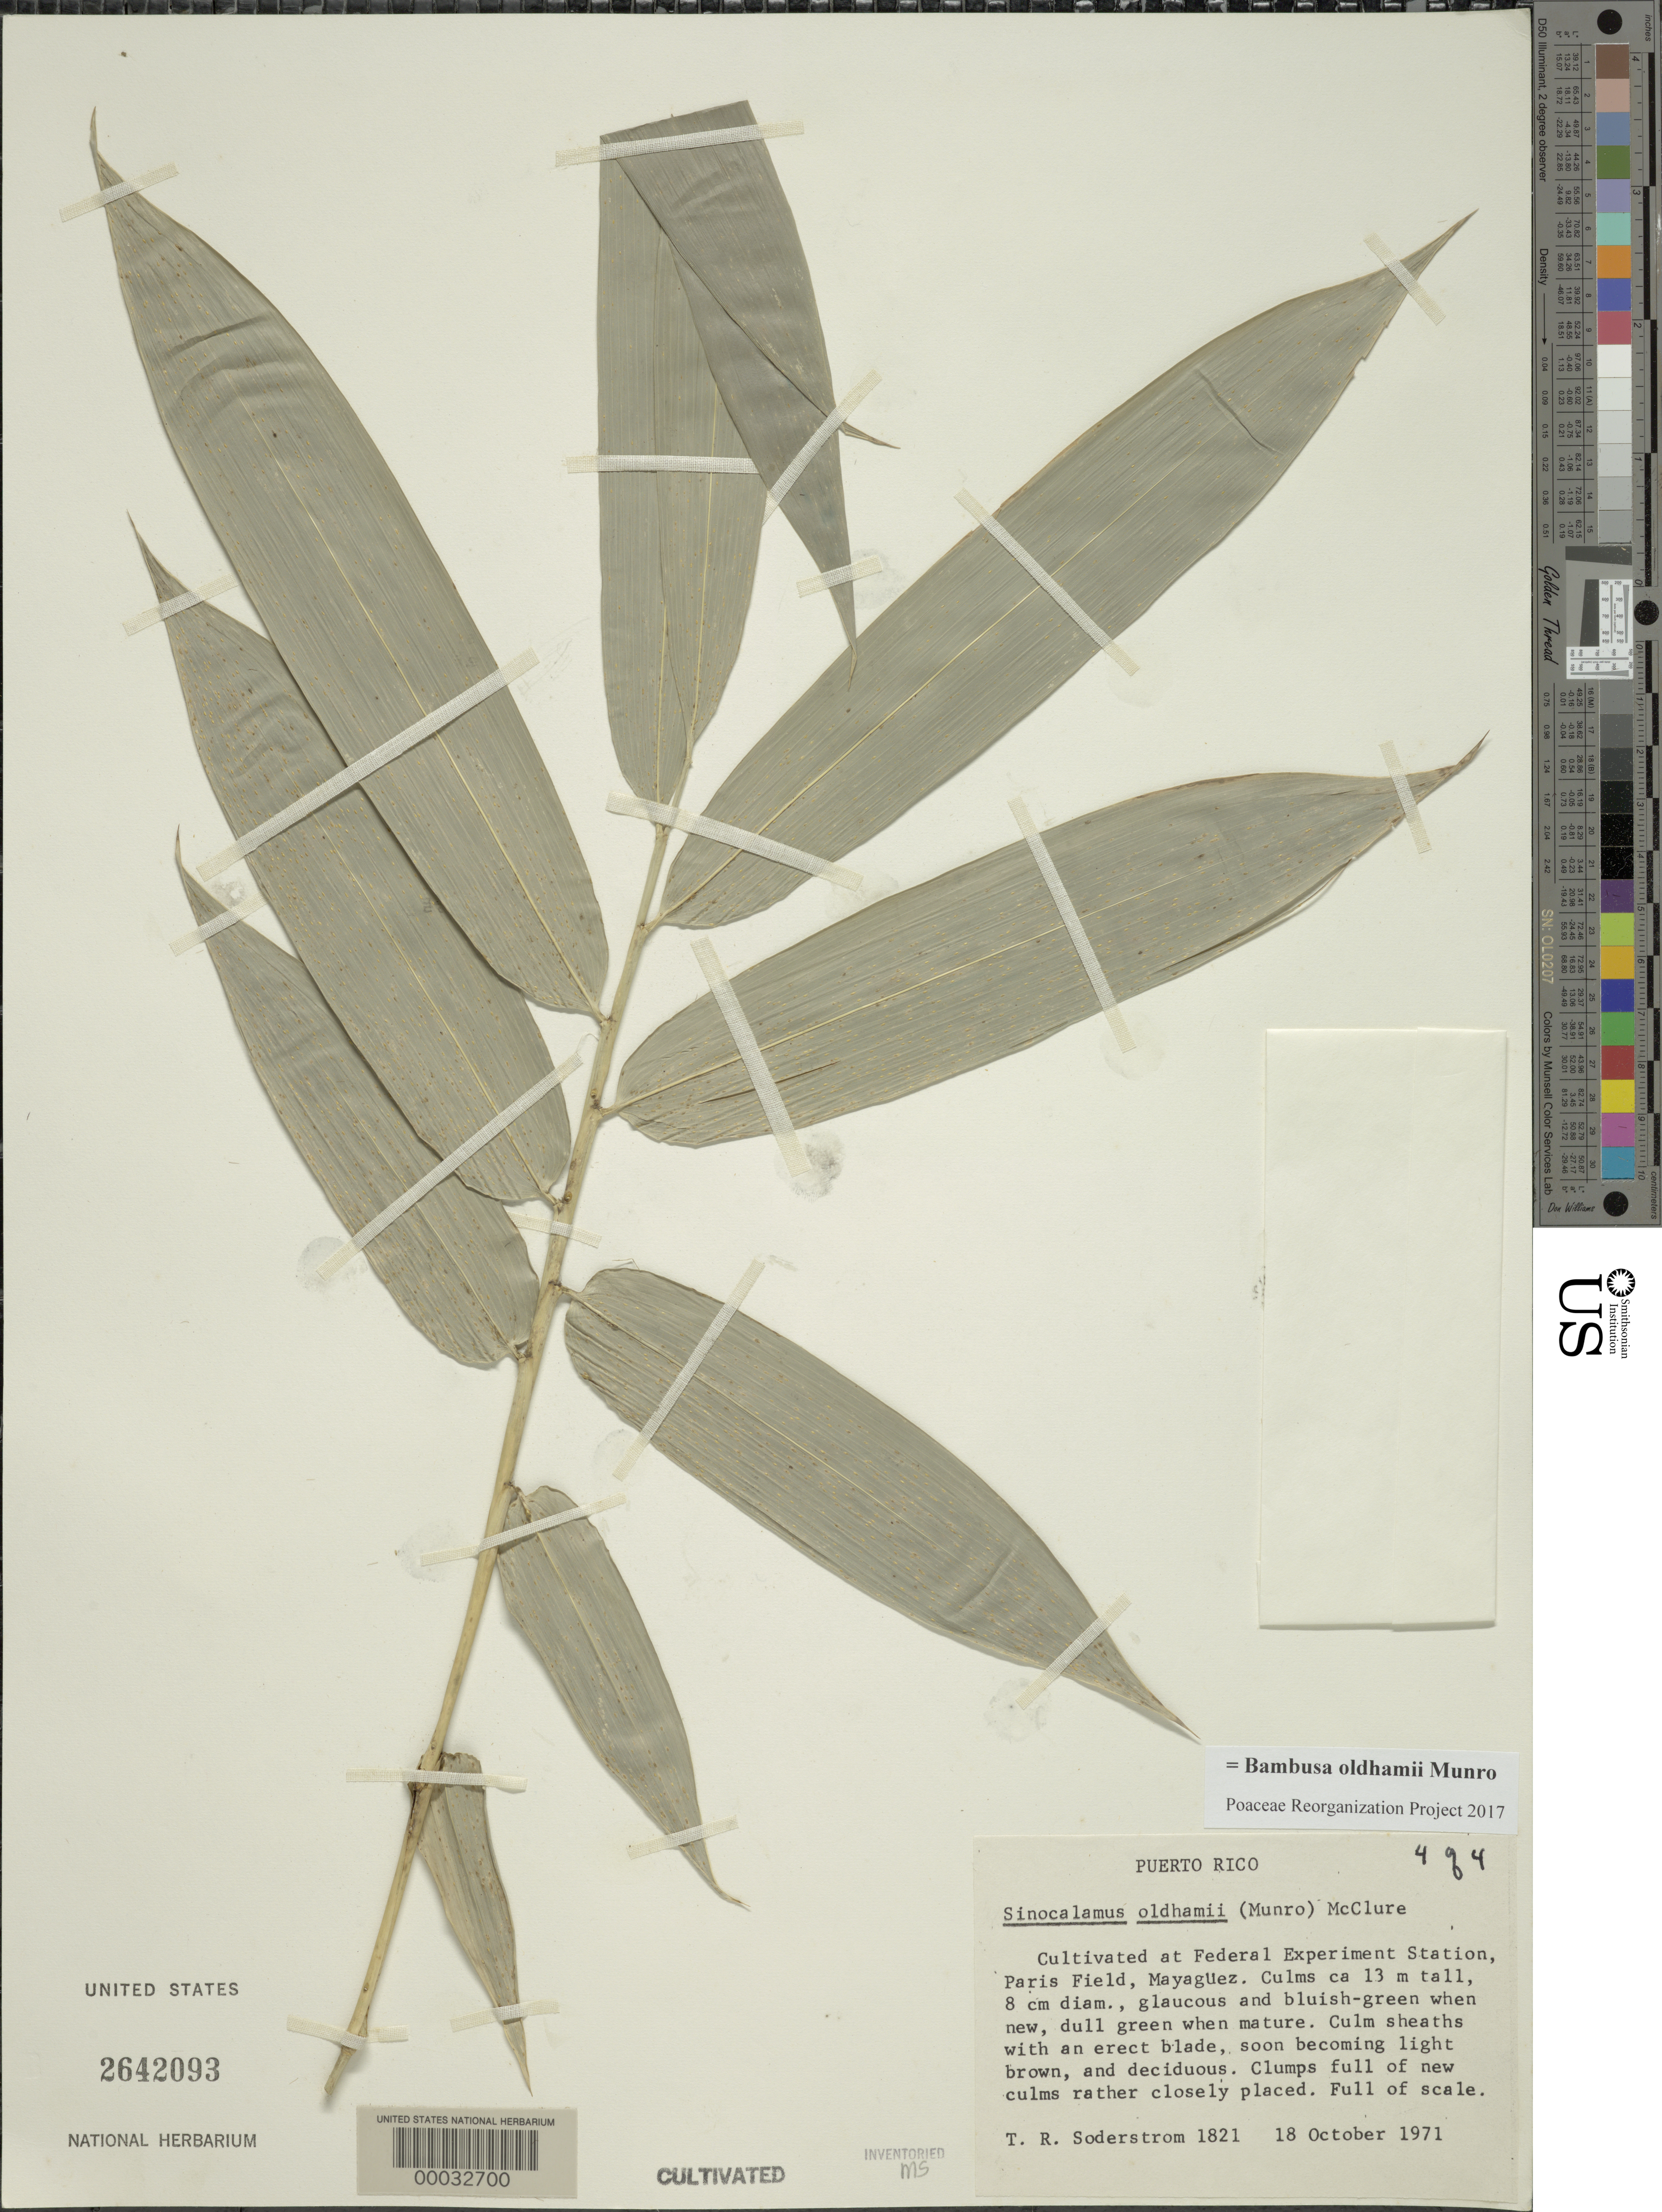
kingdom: Plantae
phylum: Tracheophyta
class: Liliopsida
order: Poales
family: Poaceae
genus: Bambusa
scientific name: Bambusa oldhamii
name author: Munro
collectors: T. R. Soderstrom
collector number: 1821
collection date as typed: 18 Oct 1971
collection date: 1971-10-18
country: Puerto Rico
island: Greater Antilles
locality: Federal experimental station-mayaguez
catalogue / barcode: US 2642093